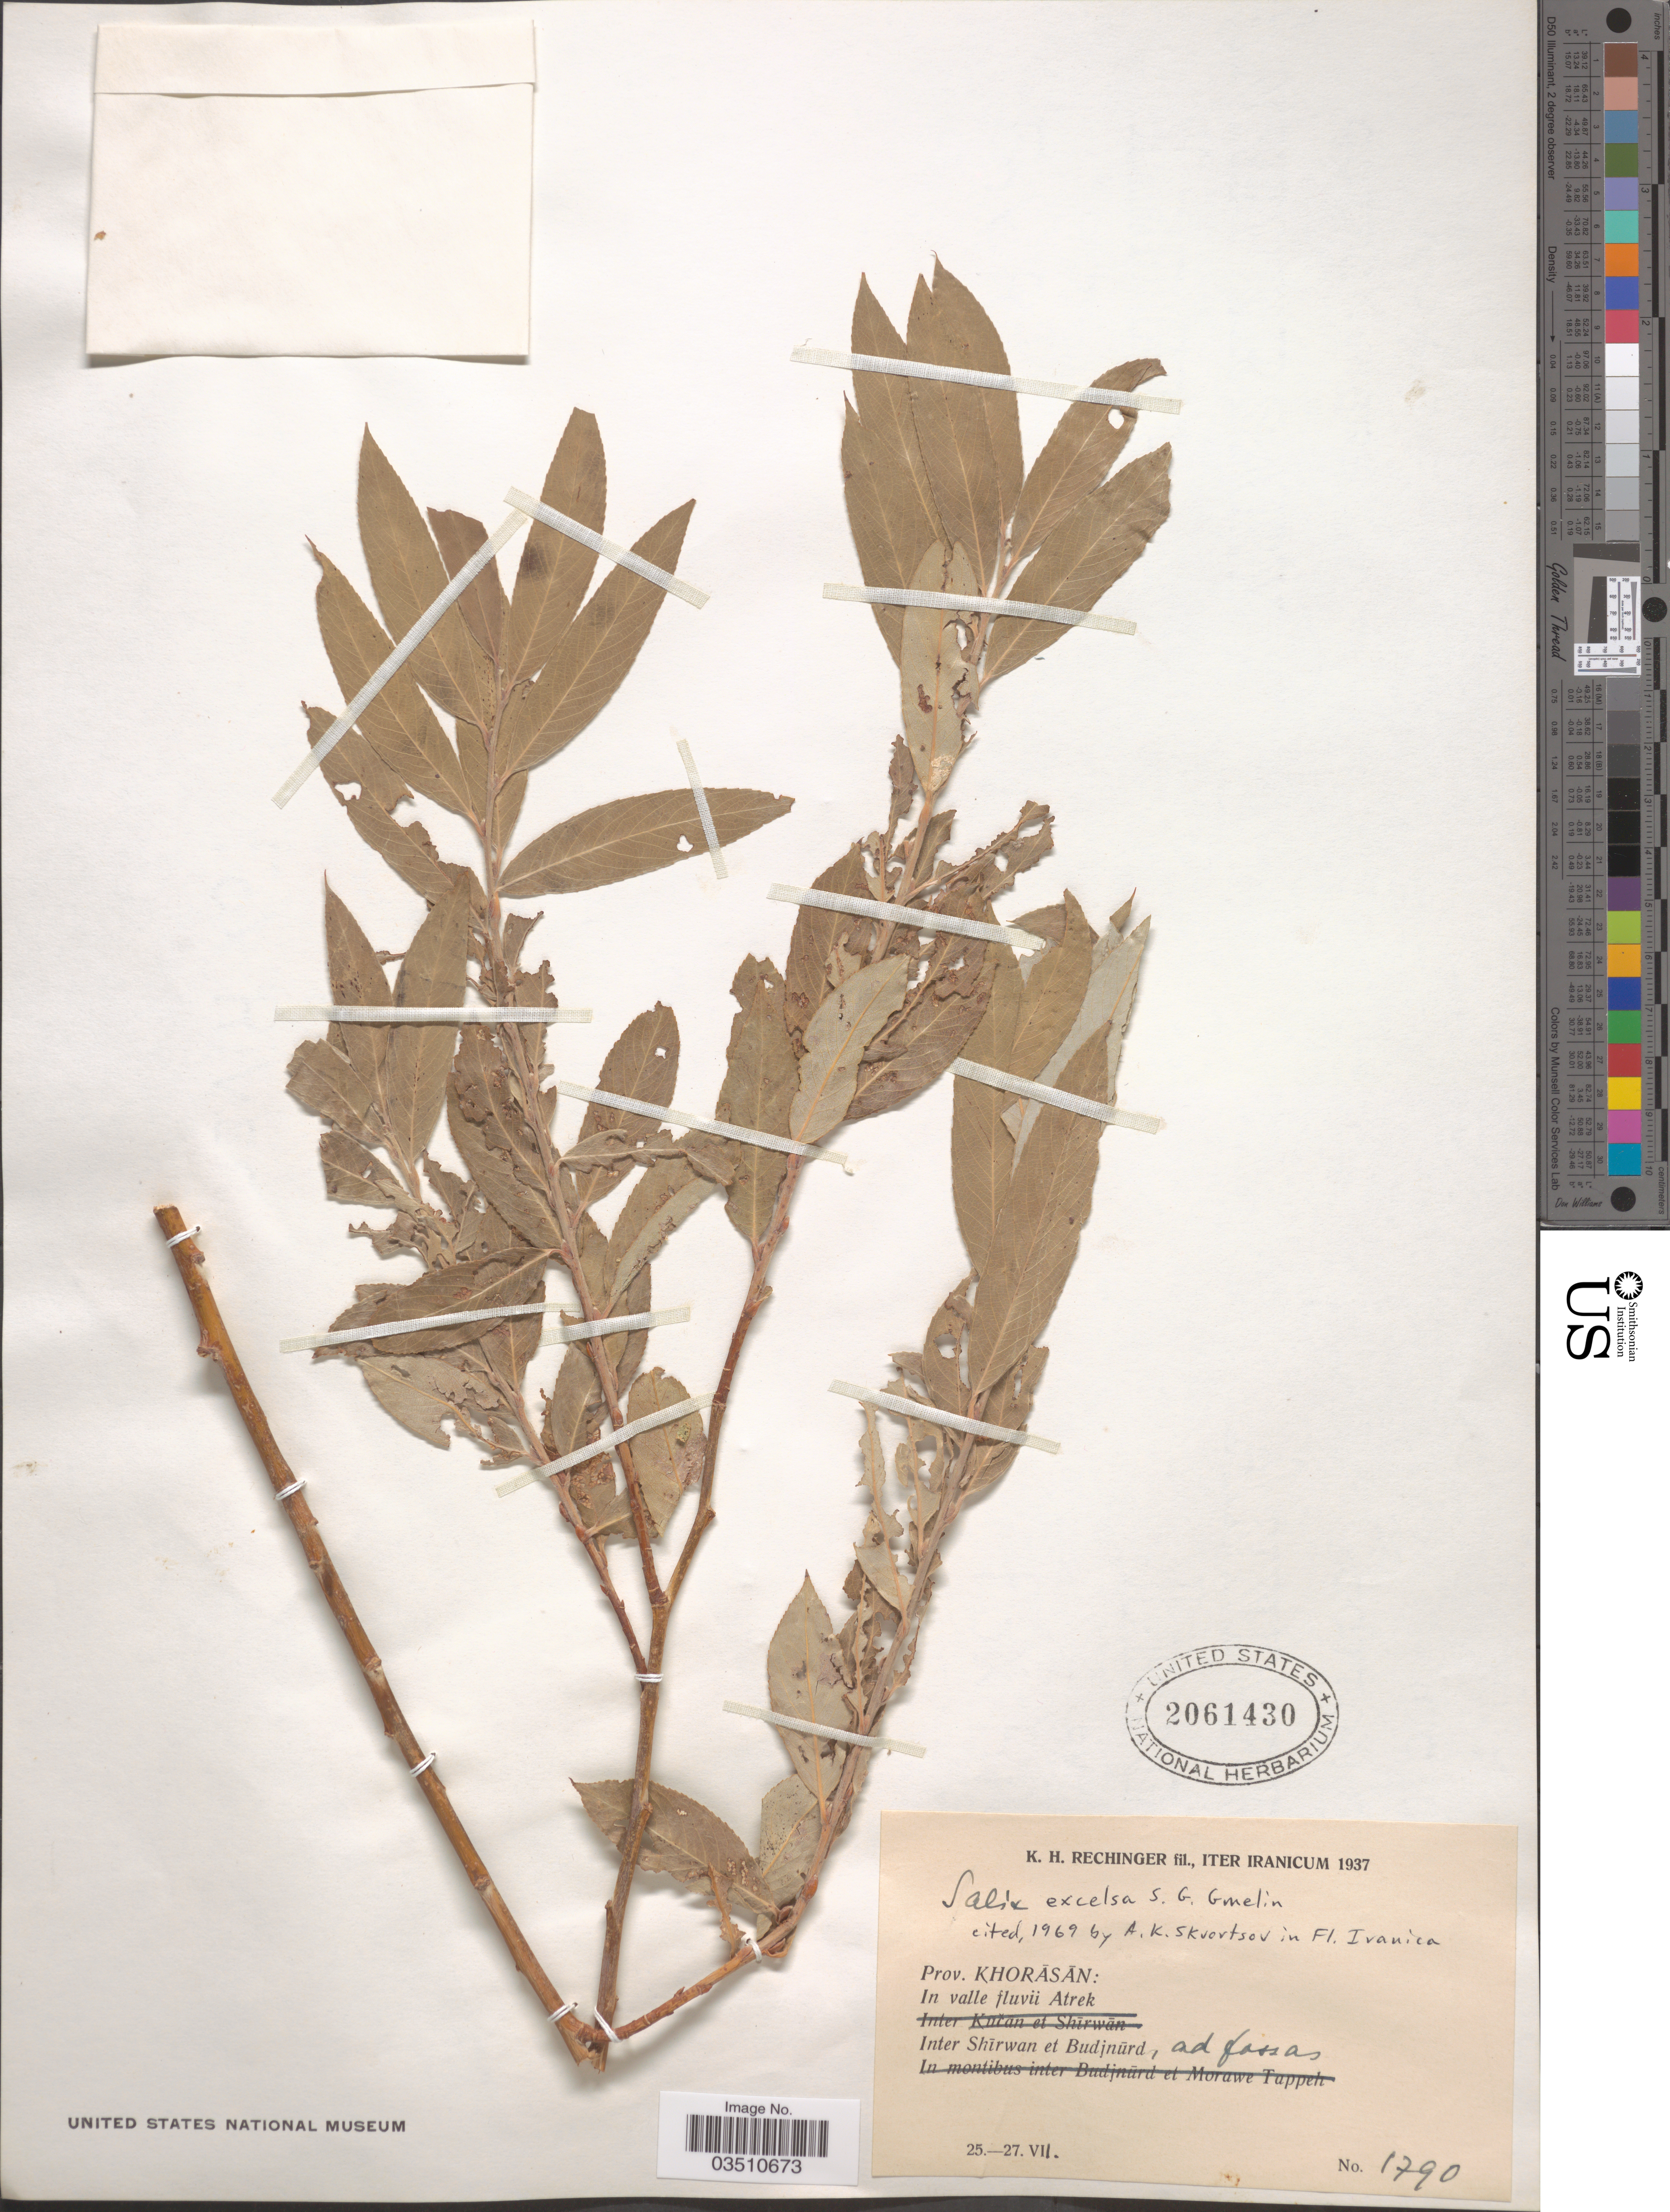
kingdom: Plantae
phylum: Tracheophyta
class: Magnoliopsida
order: Malpighiales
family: Salicaceae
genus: Salix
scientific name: Salix excelsa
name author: S.G. Gmel.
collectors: K. H. Rechinger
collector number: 1790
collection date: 1937-07-25/1937-07-27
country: Iran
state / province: Khorasan [obsolete]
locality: Prov. Khorāsān: In valle fluvii Atrek. Inter Shīrwan et Budjnūrd, ad forsas [interpreted].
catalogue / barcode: US 2061430